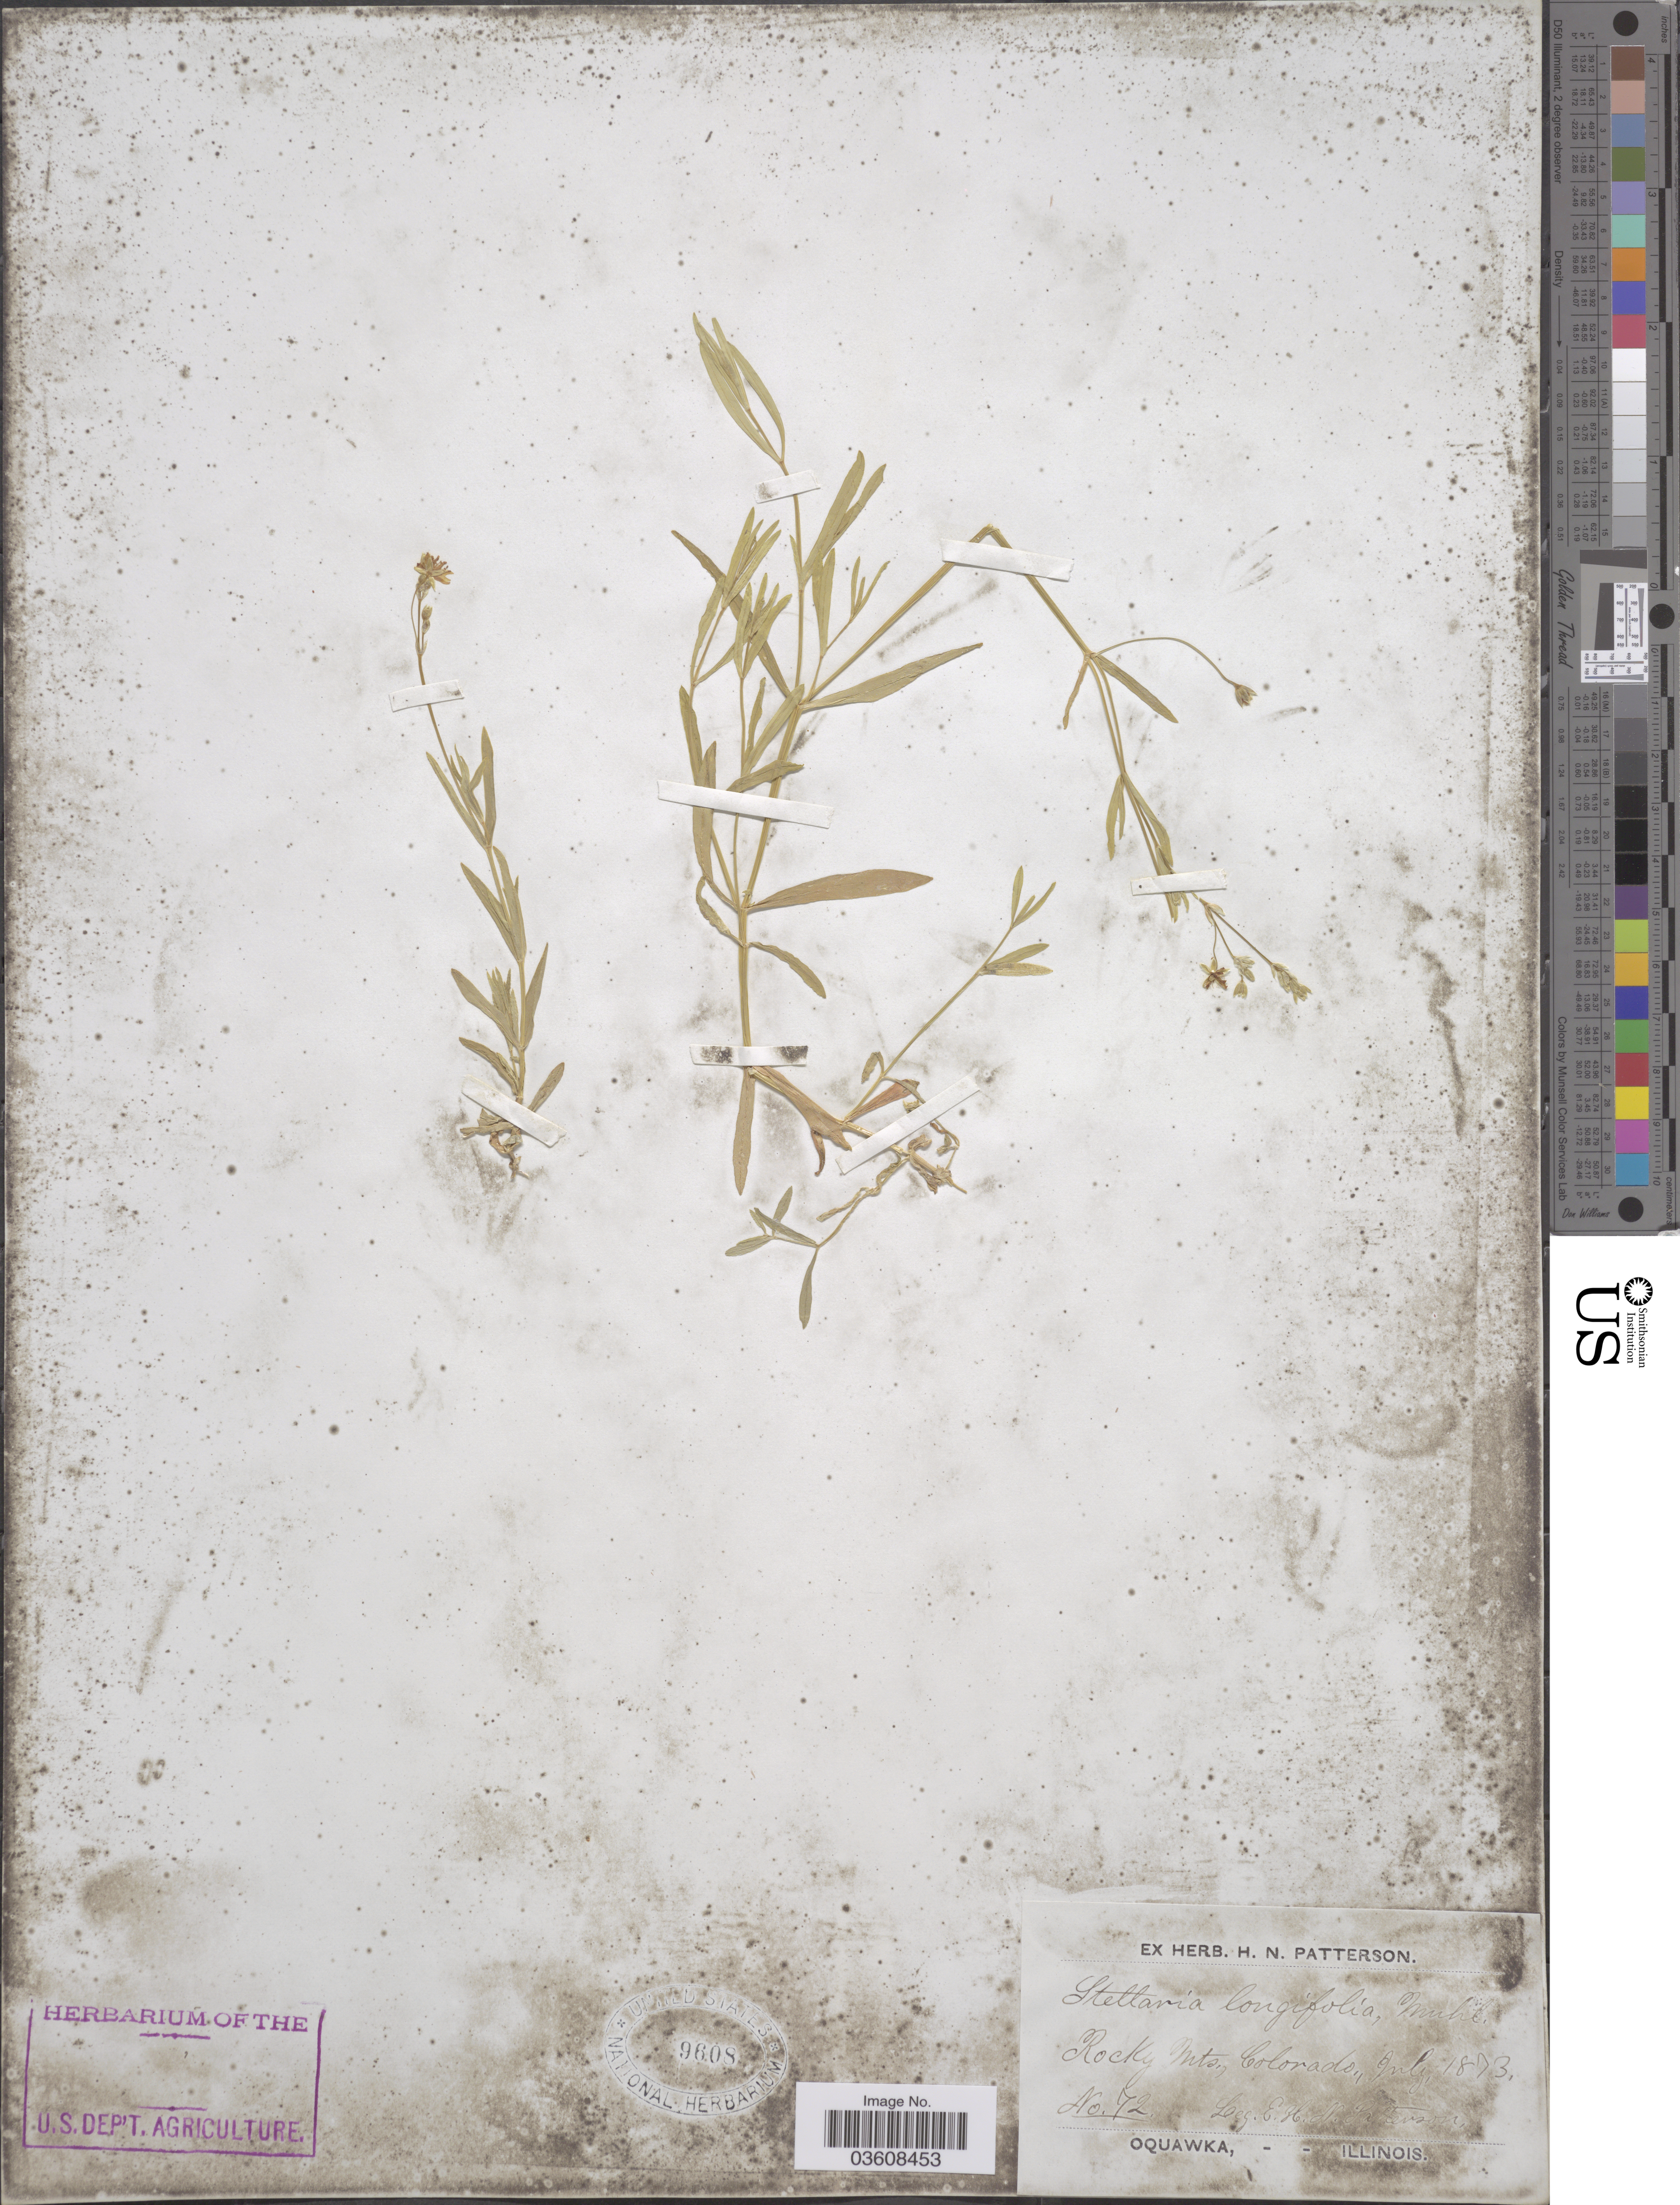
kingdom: Plantae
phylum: Tracheophyta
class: Magnoliopsida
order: Caryophyllales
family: Caryophyllaceae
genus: Stellaria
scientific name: Stellaria longifolia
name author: Muhl. ex Willd.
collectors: E. Patterson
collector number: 72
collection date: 1873-07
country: United States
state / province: Colorado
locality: Rocky Mts.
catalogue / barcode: US 9608